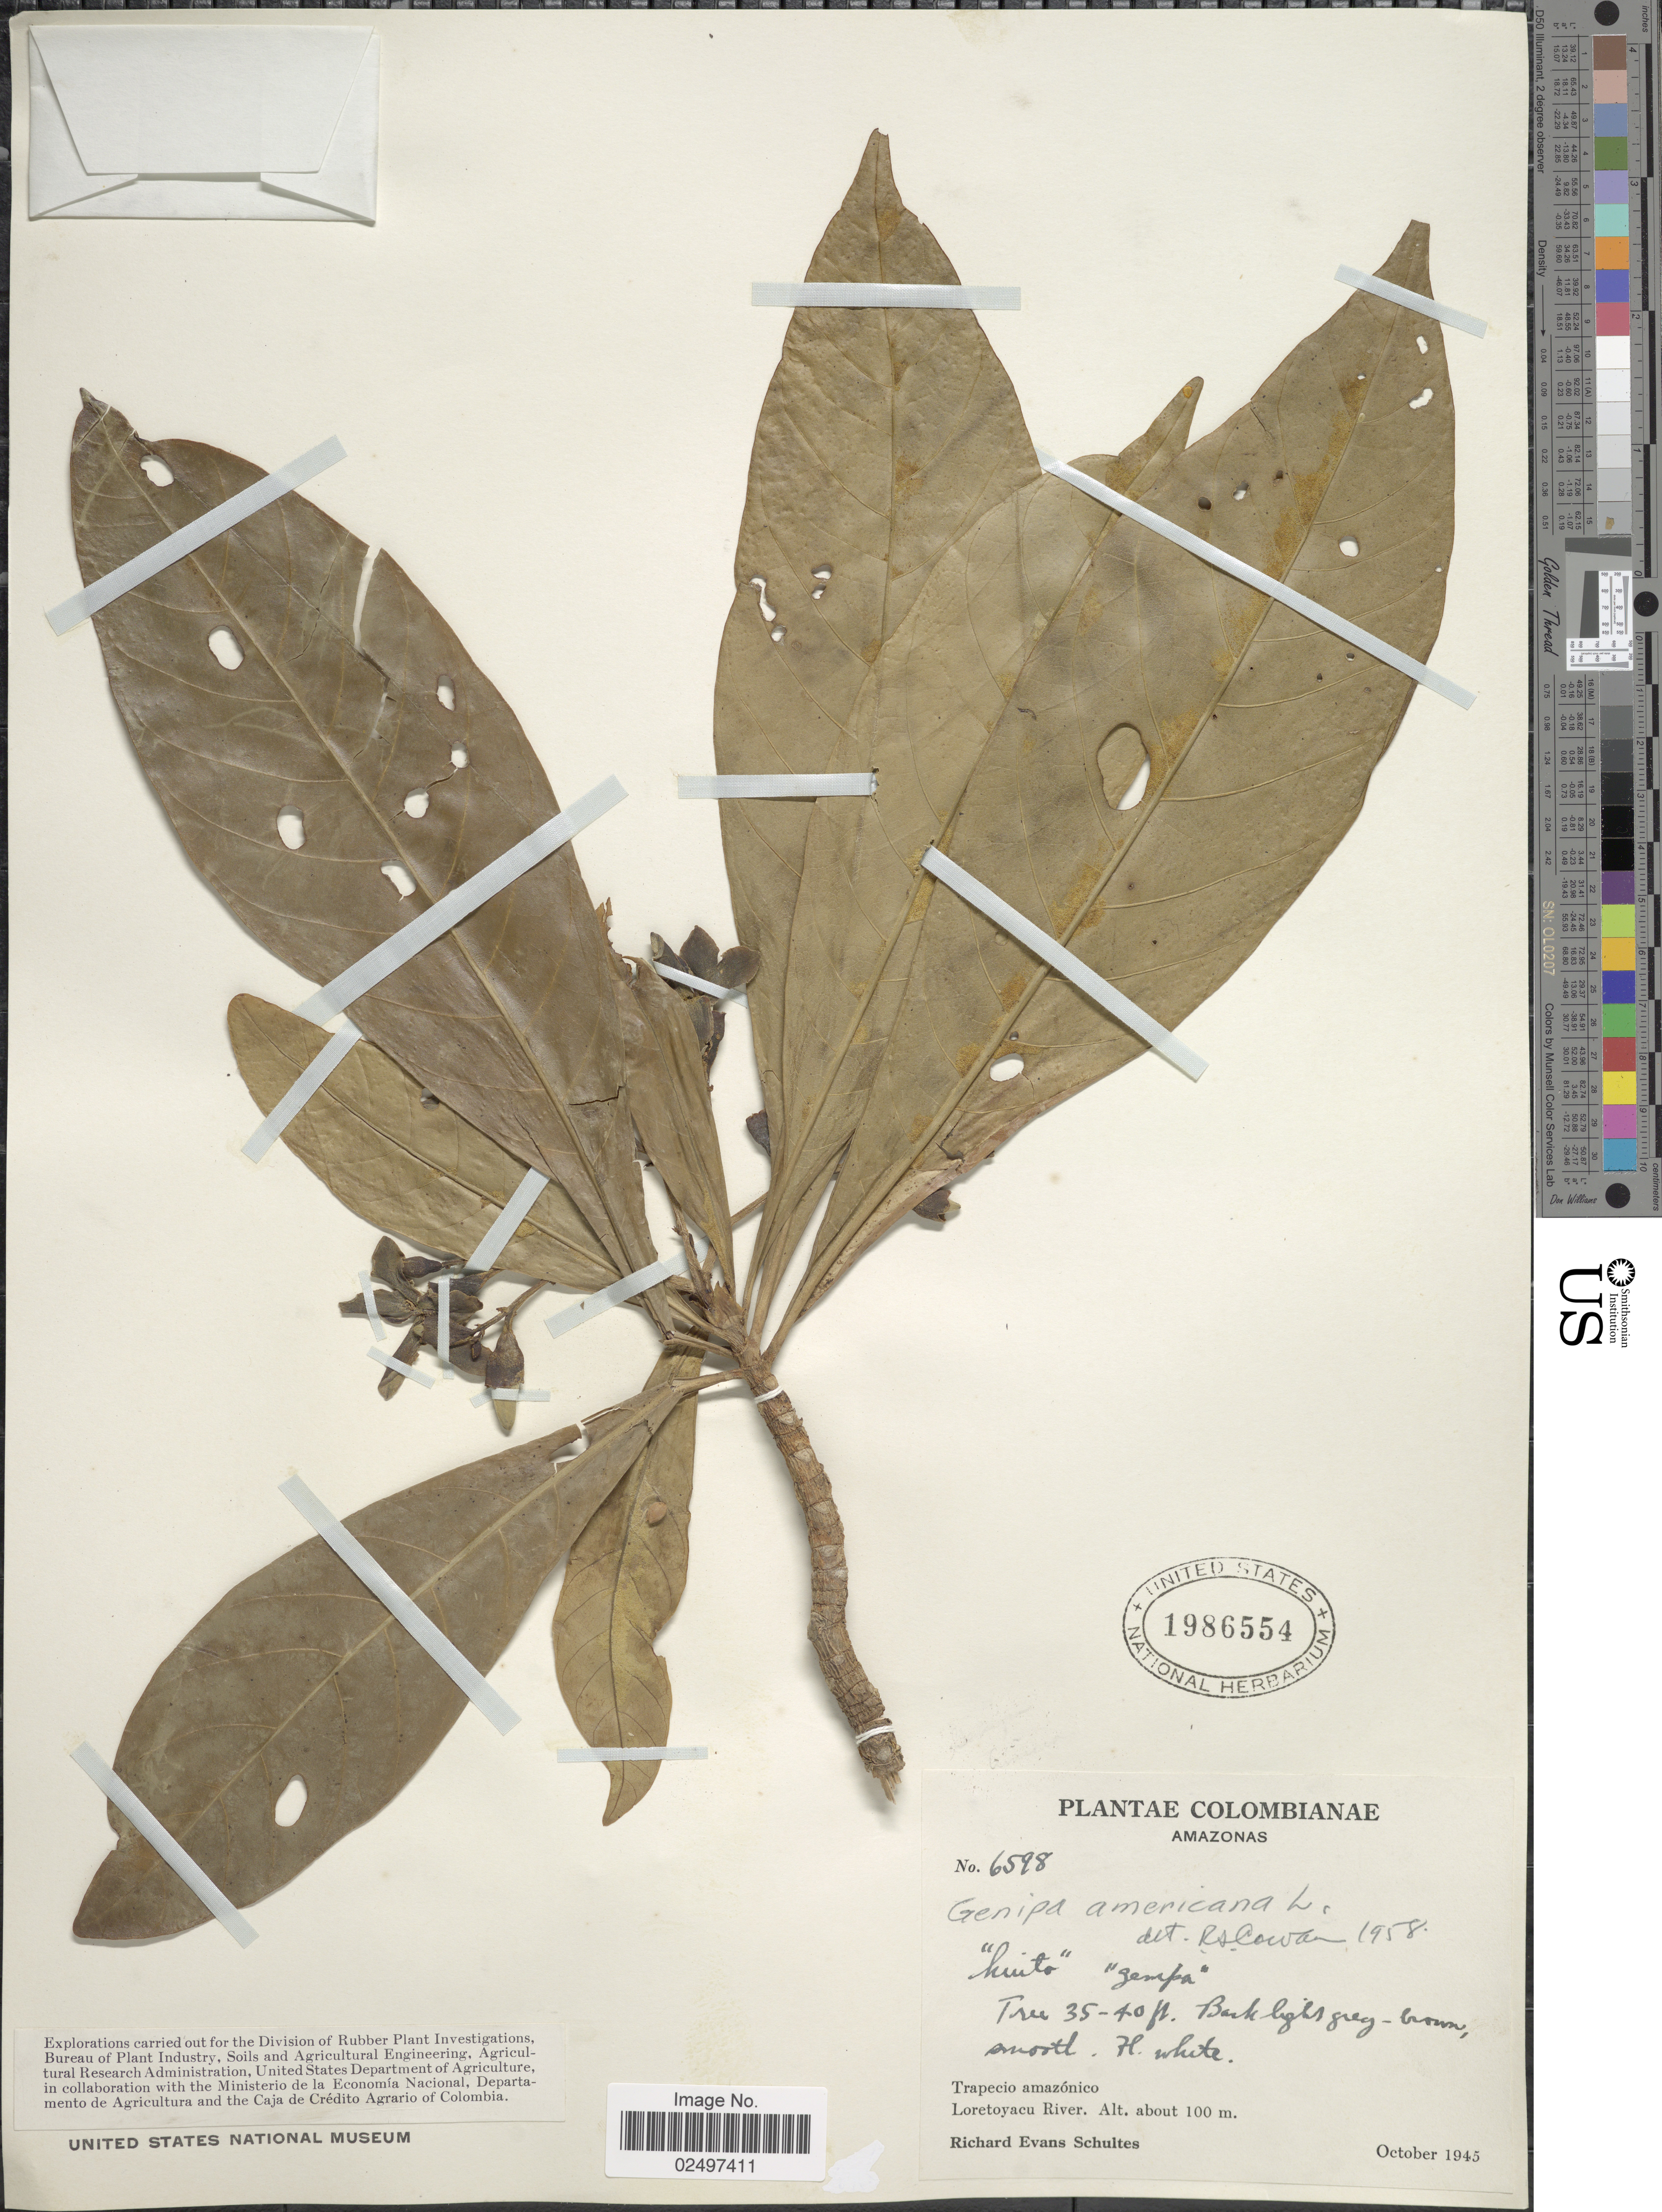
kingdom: Plantae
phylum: Tracheophyta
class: Magnoliopsida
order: Gentianales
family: Rubiaceae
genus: Genipa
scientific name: Genipa americana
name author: L.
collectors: R. E. Schultes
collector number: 6598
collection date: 1945-10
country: Colombia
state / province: Amazônas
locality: Trapecio amazonico. Loretoyacu River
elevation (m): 100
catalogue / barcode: US 1986554